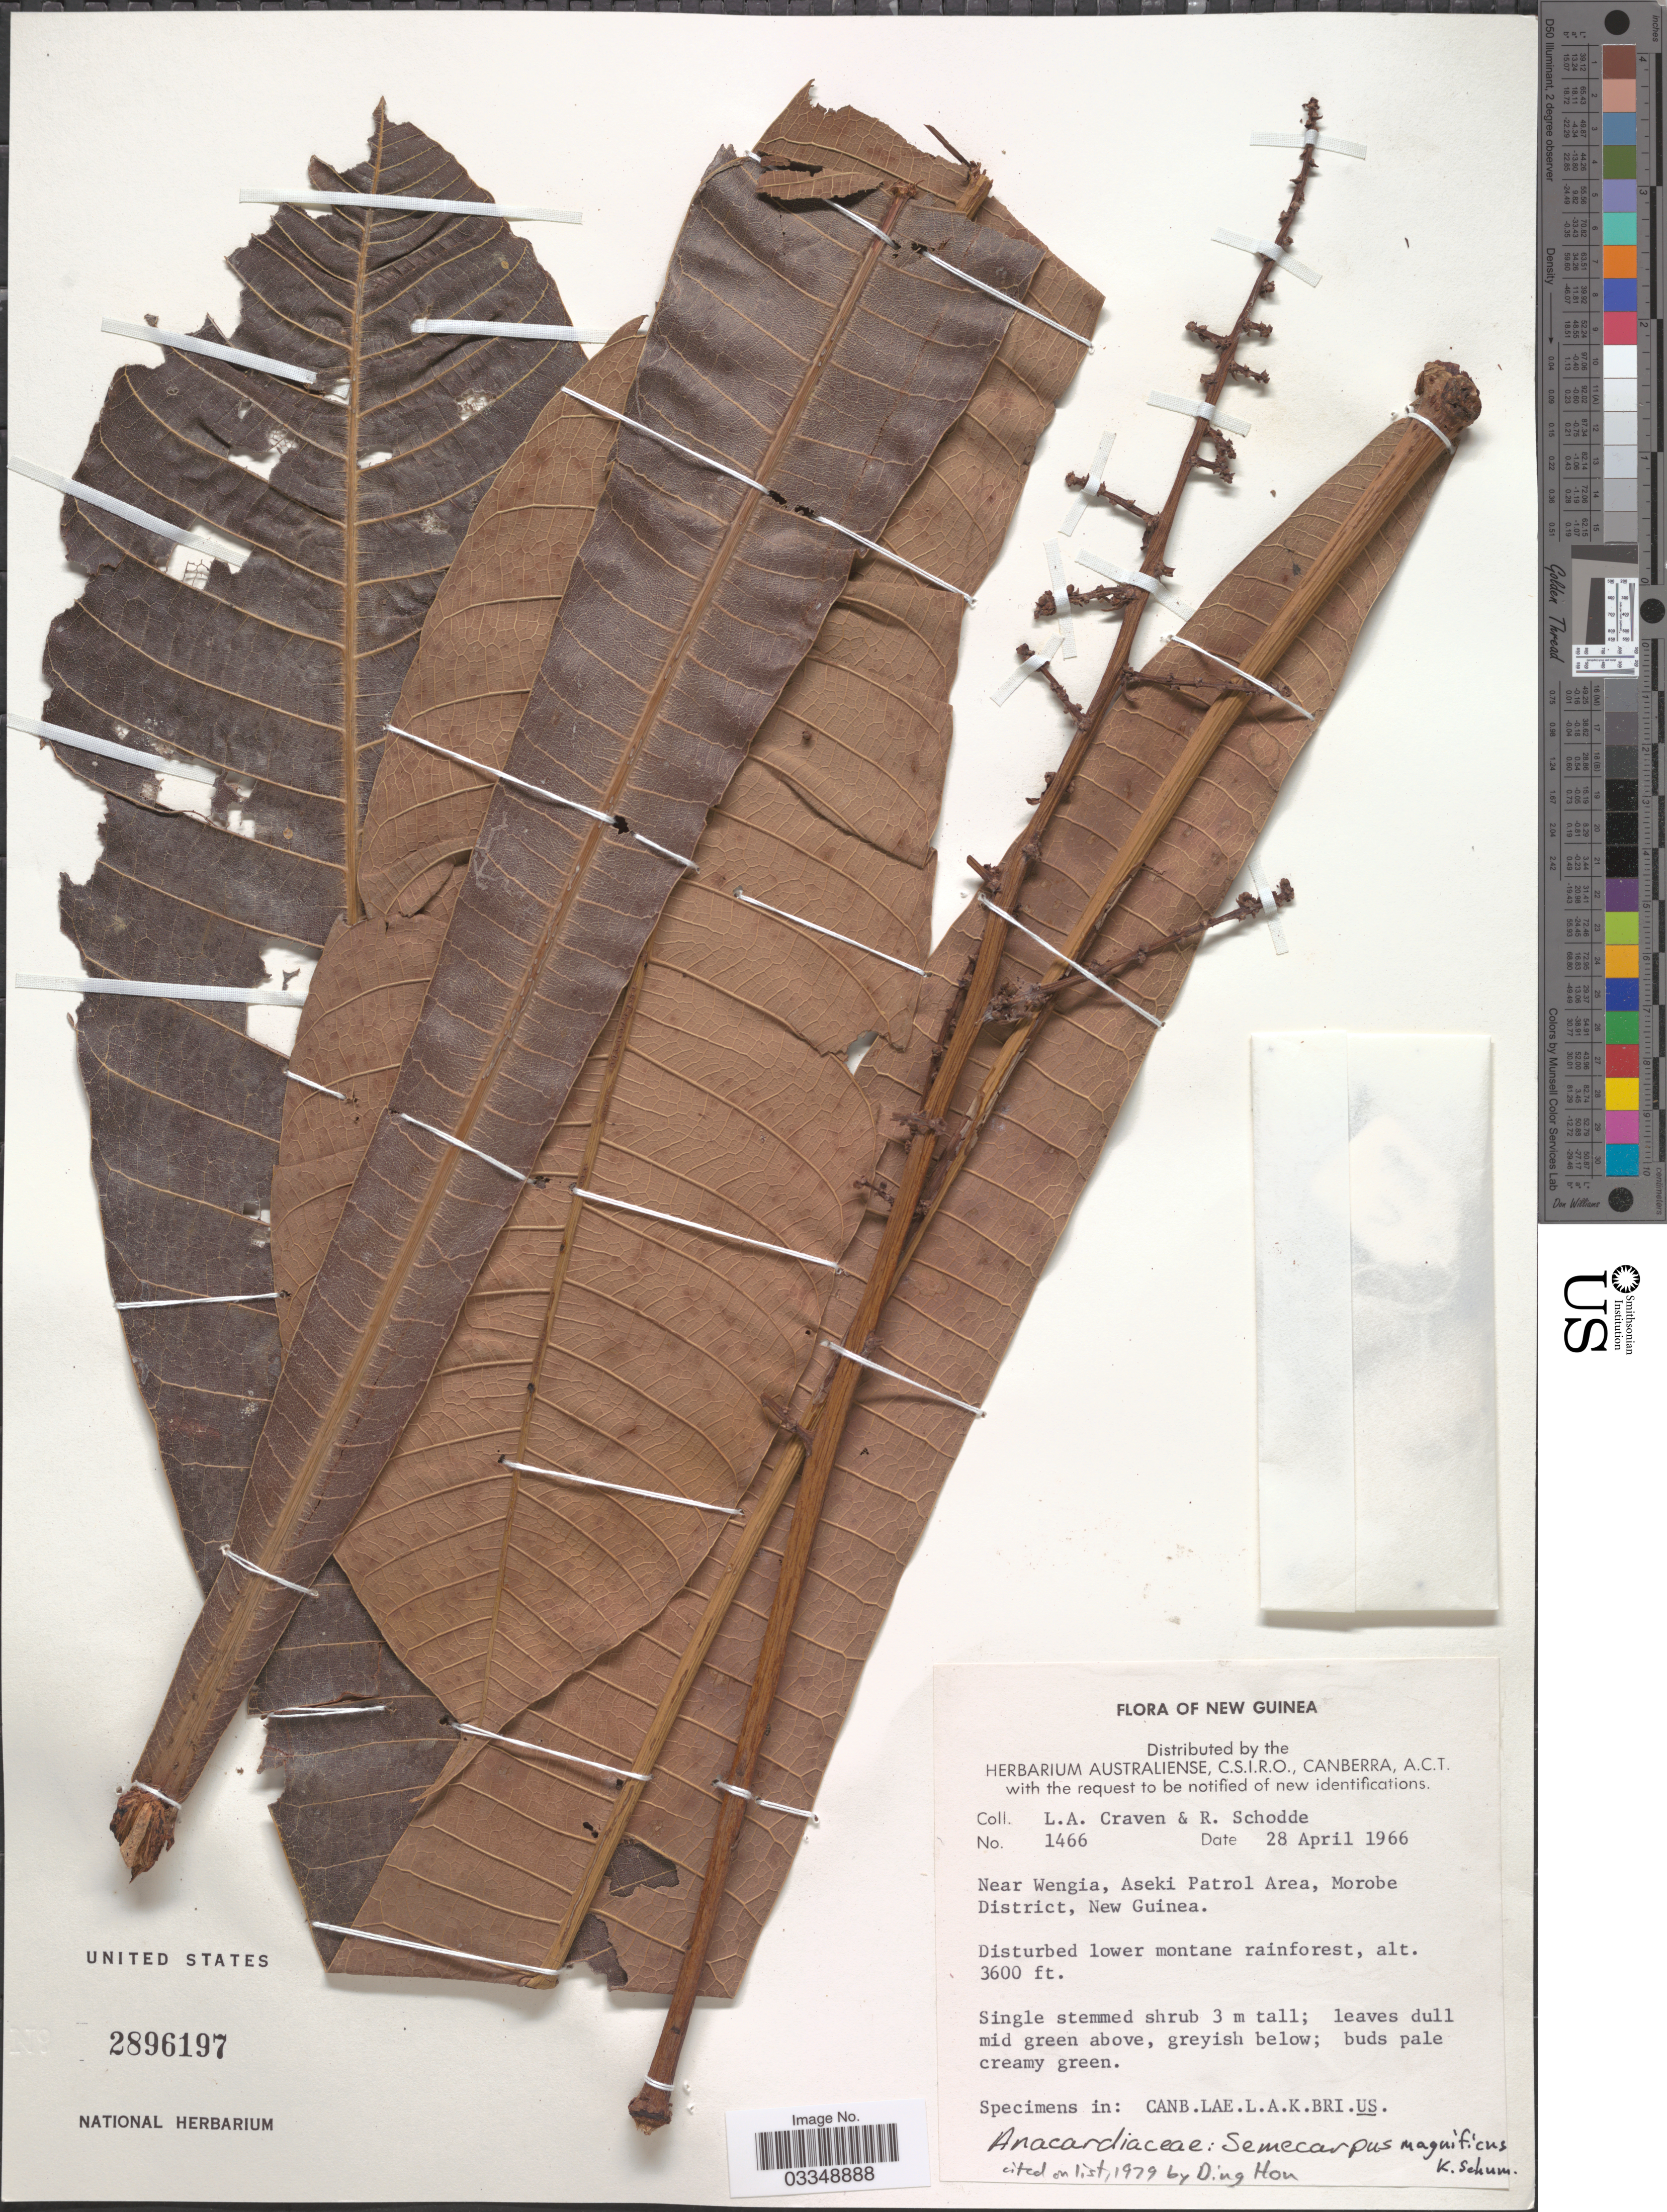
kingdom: Plantae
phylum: Tracheophyta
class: Magnoliopsida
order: Sapindales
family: Anacardiaceae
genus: Semecarpus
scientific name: Semecarpus magnificus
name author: K. Schum.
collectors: L. A. Craven & R. Schodde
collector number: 1466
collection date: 1966-04-28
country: Papua New Guinea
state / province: Morobe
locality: New Guinea. Near Wengia, Asekia Portol Area, Morobe District.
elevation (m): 1097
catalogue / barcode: US 2896197